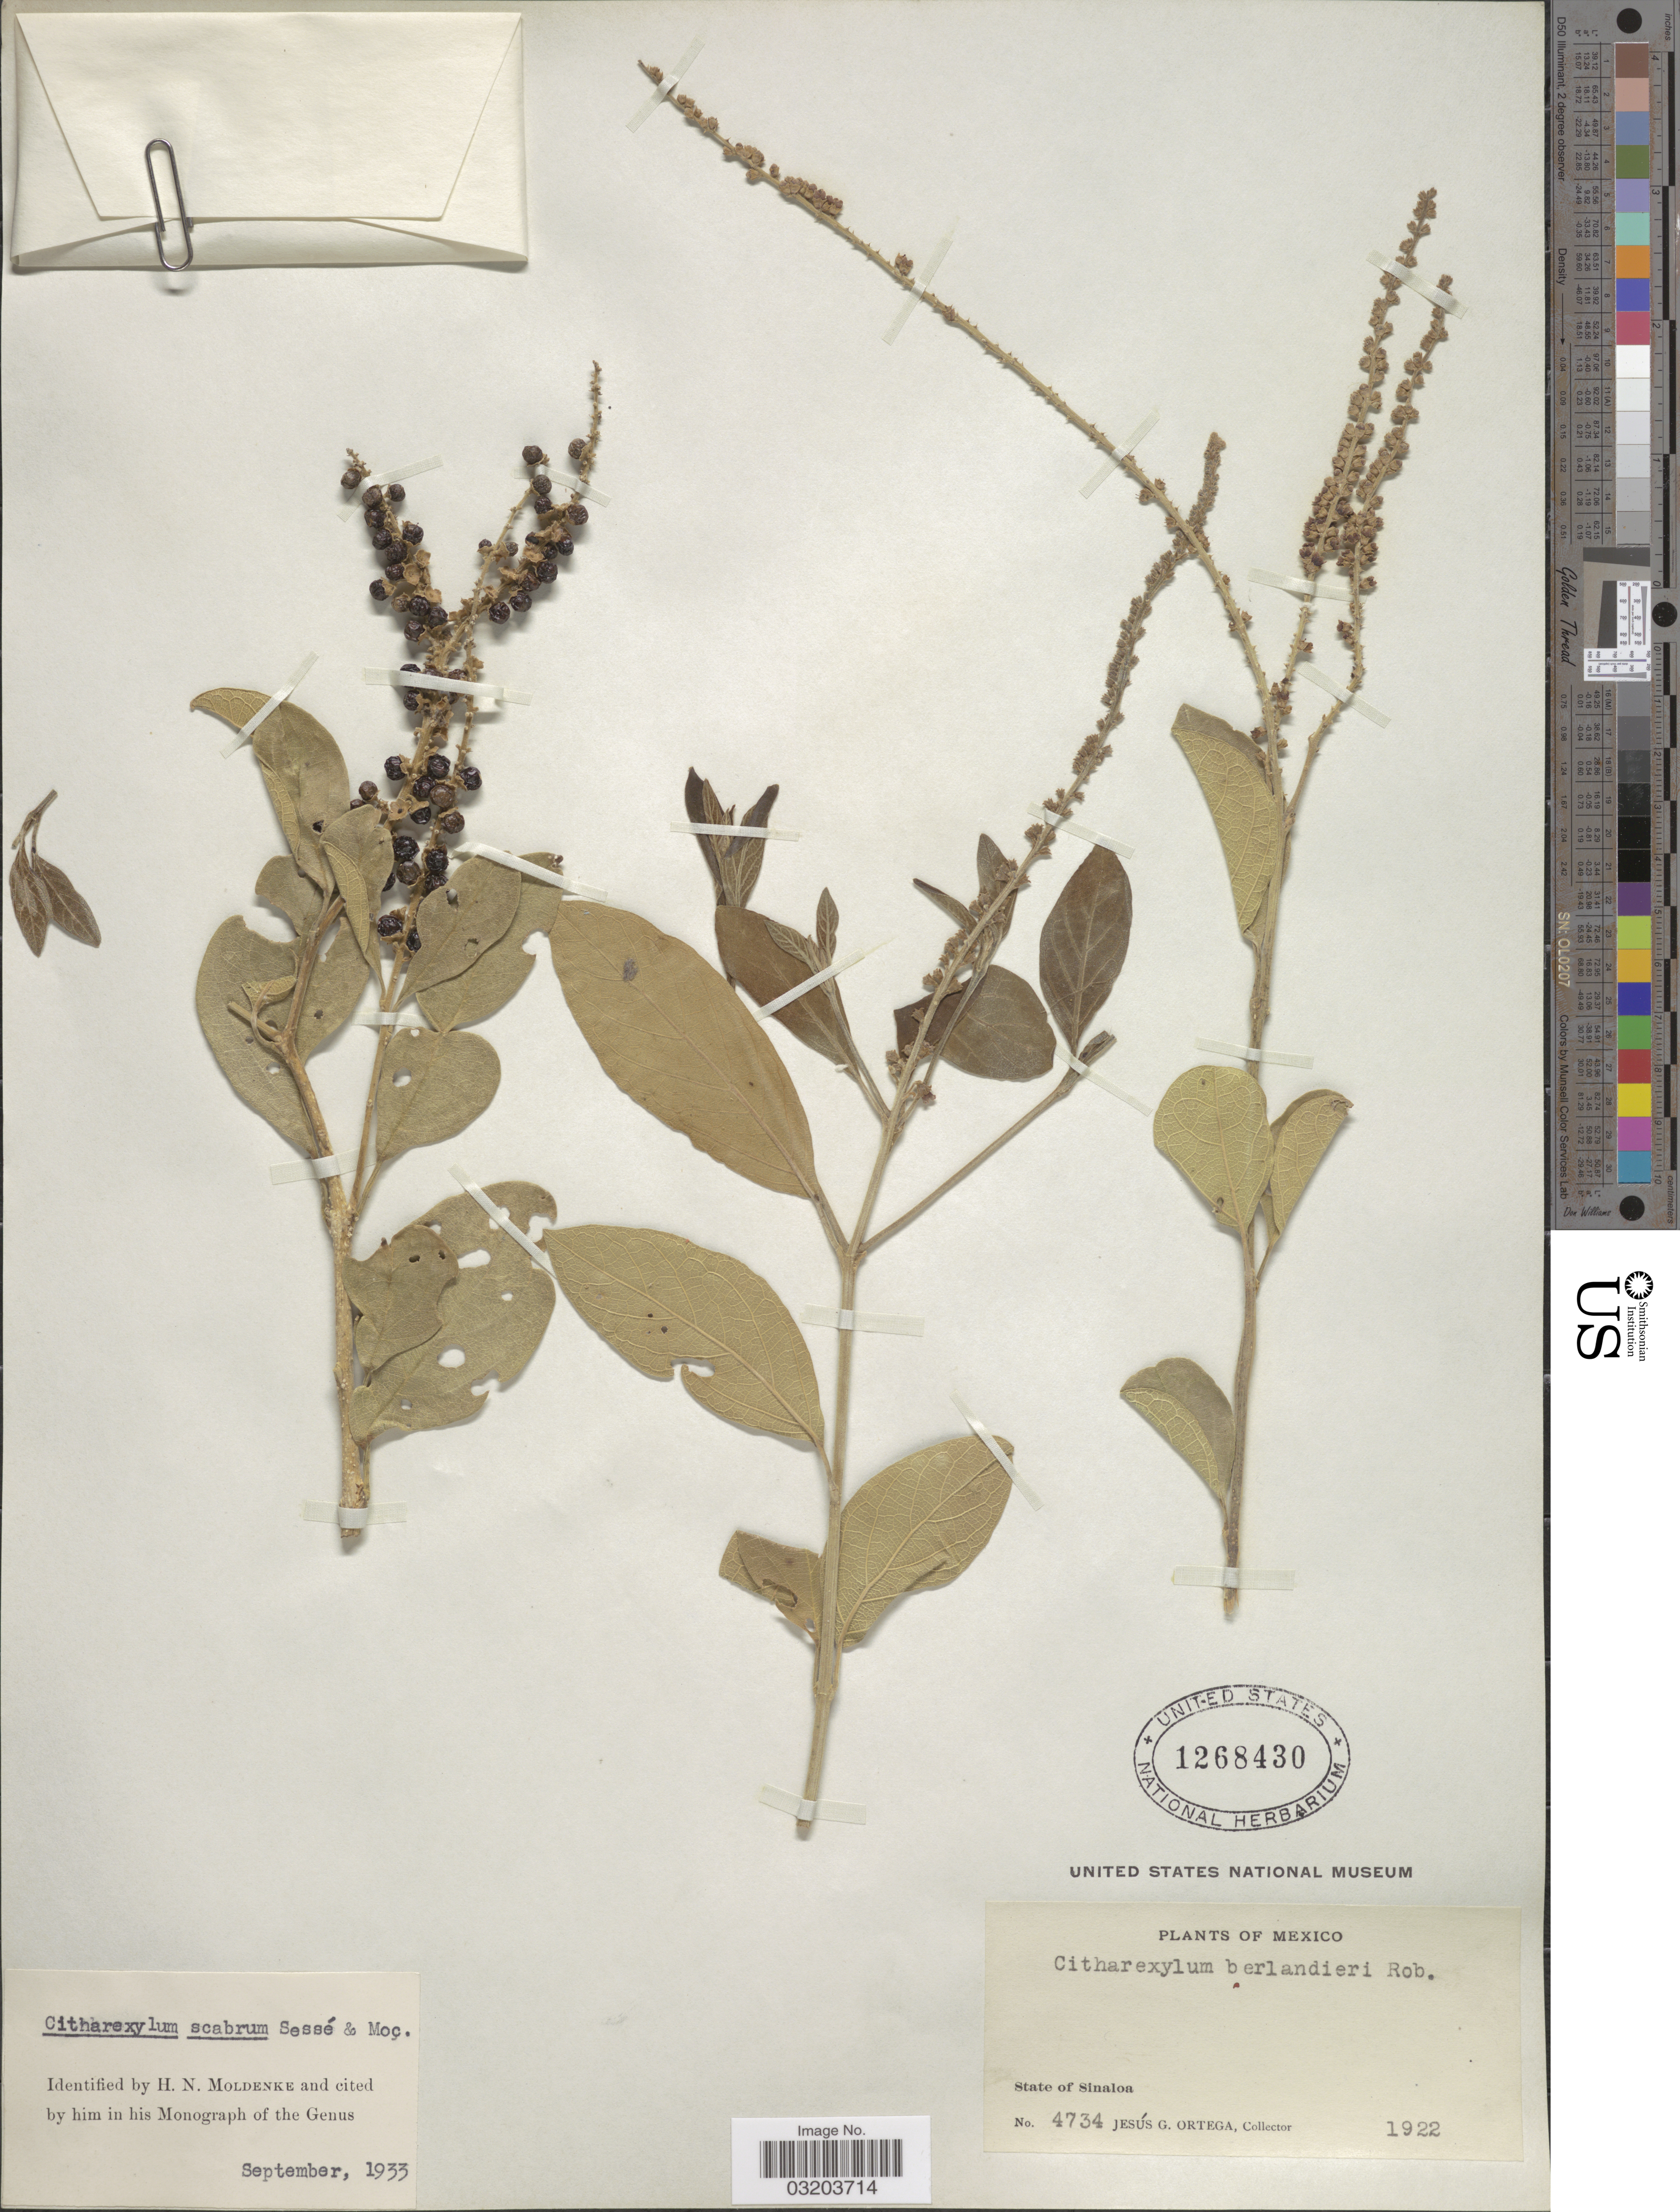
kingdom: Plantae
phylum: Tracheophyta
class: Magnoliopsida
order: Lamiales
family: Verbenaceae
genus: Citharexylum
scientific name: Citharexylum scabrum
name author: Moc. ex Sessé & D. Don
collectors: J. Ortega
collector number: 4734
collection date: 1922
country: Mexico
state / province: Sinaloa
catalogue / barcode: US 1268430